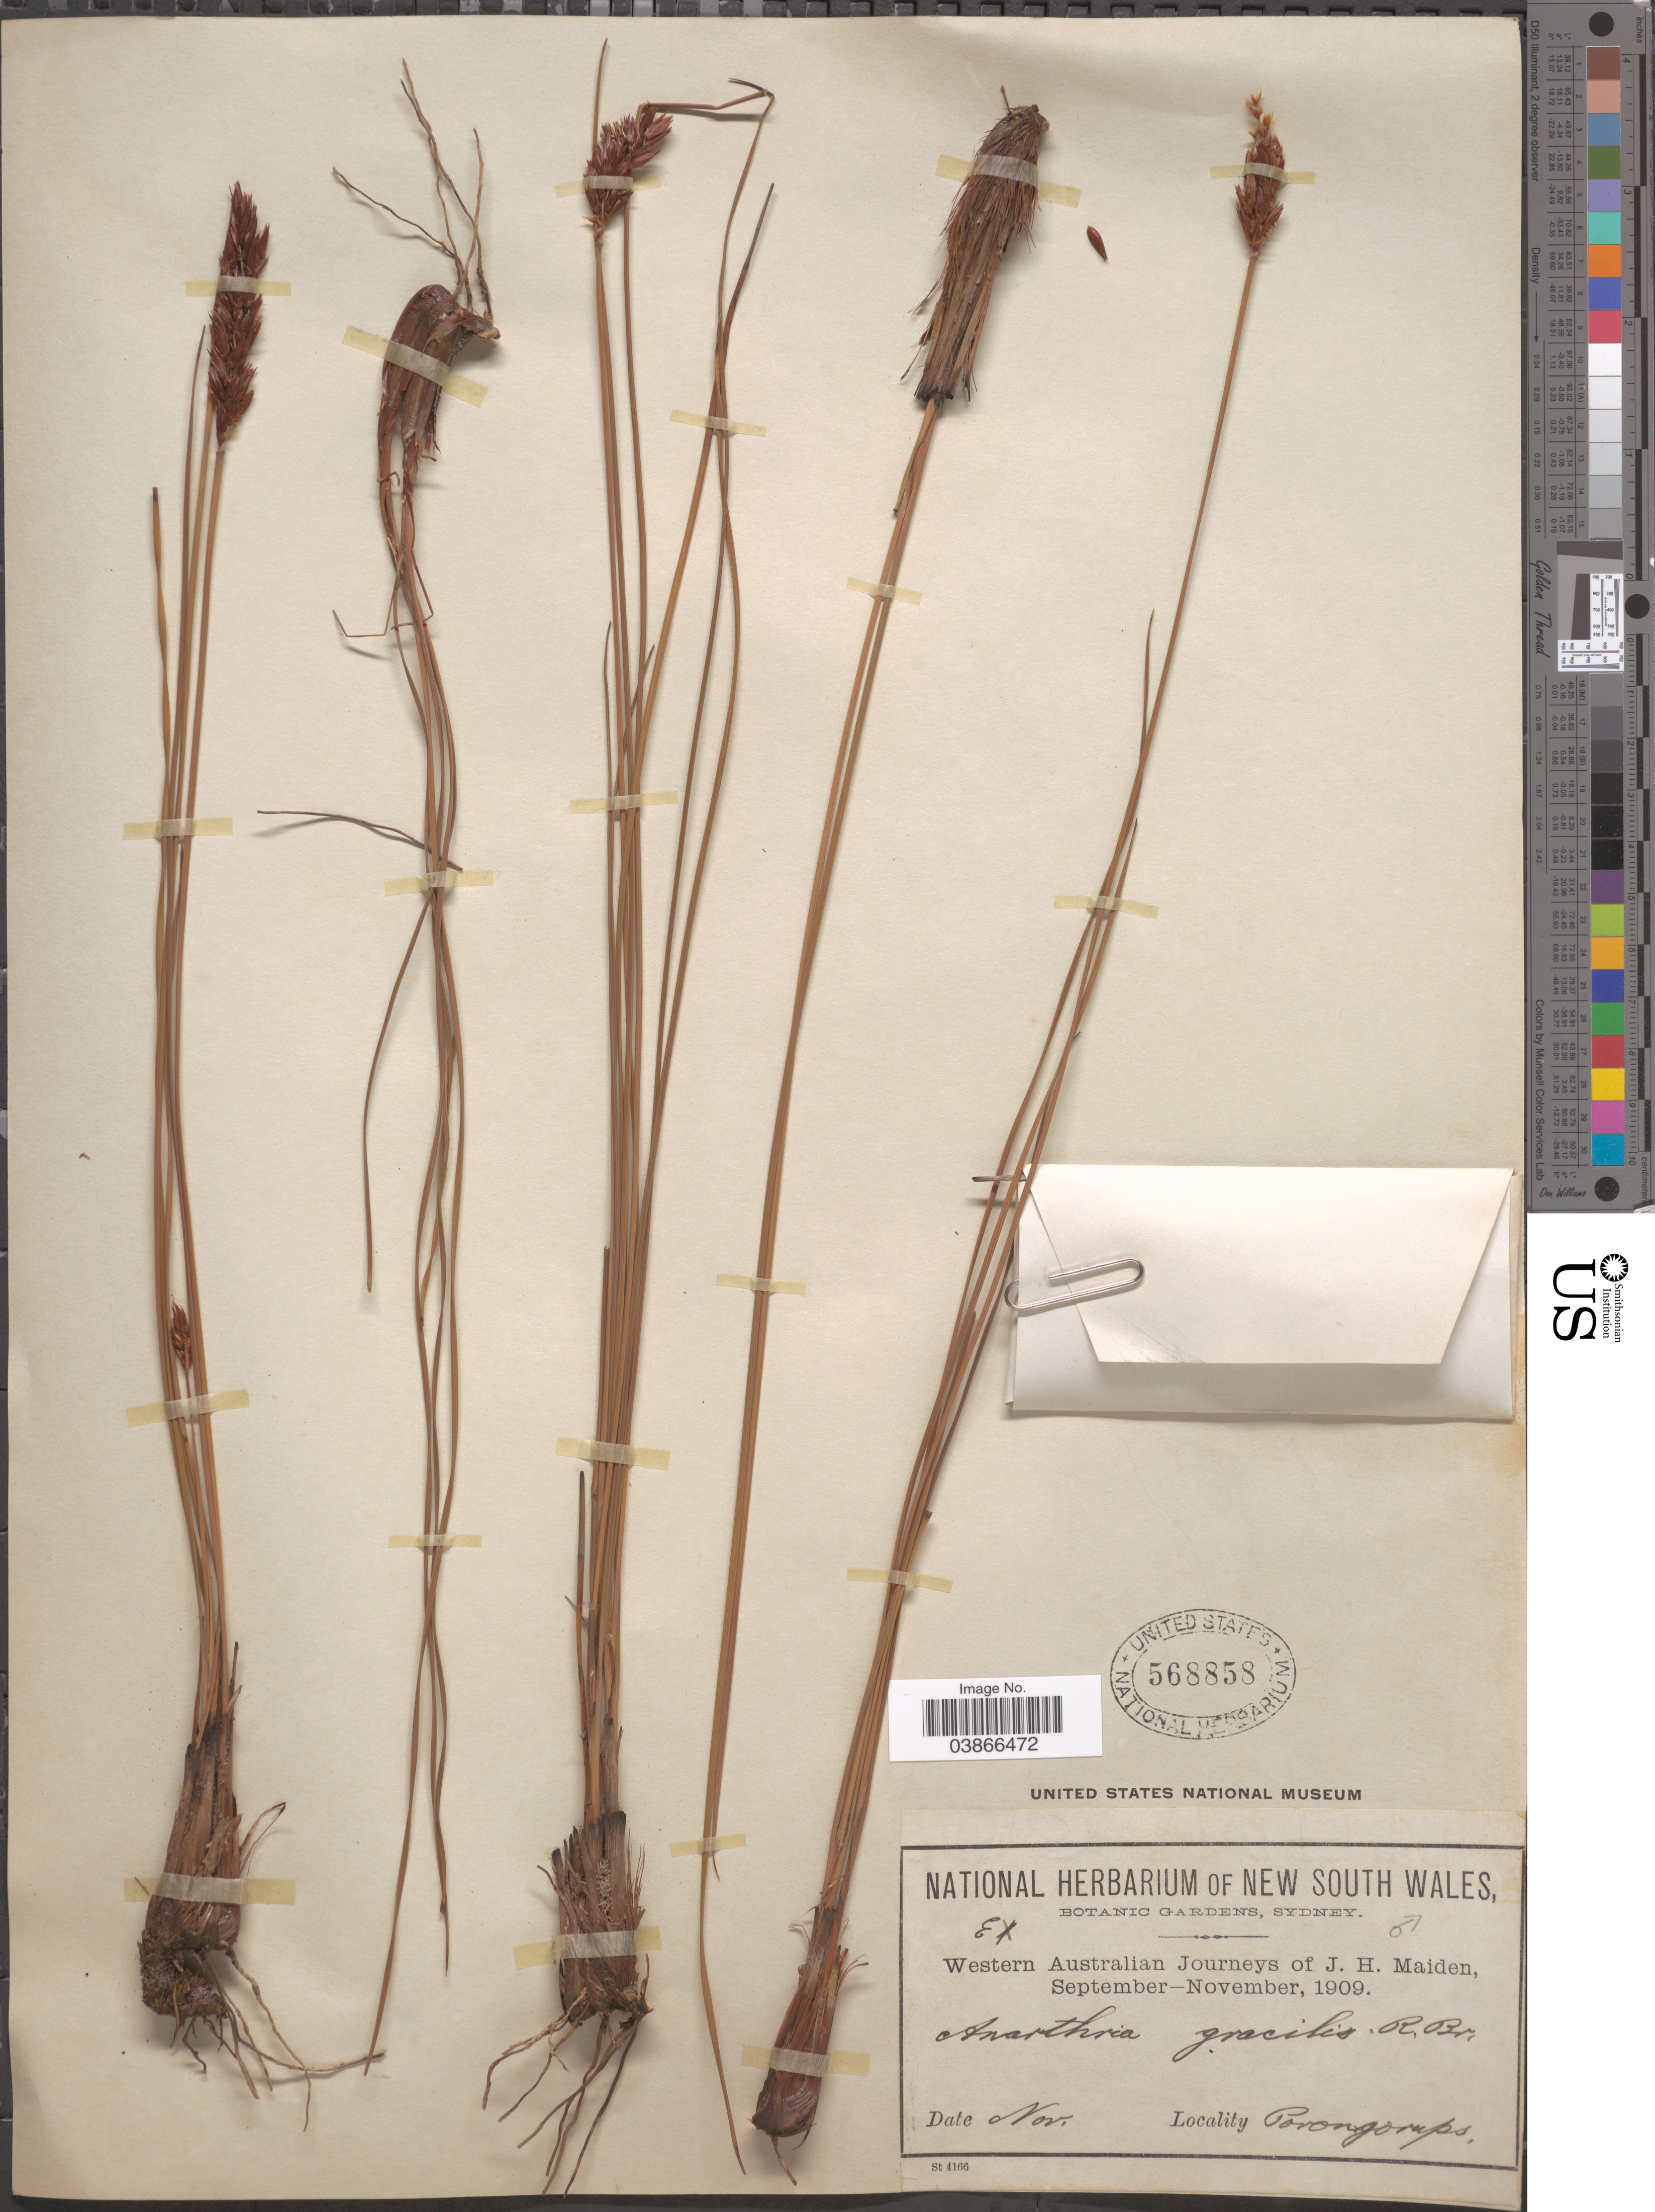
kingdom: Plantae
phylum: Tracheophyta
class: Liliopsida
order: Poales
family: Restionaceae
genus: Anarthria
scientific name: Anarthria gracilis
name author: R. Br.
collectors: J. Maiden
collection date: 1909-11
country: Australia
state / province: Western Australia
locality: Porongorups.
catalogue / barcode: US 568858